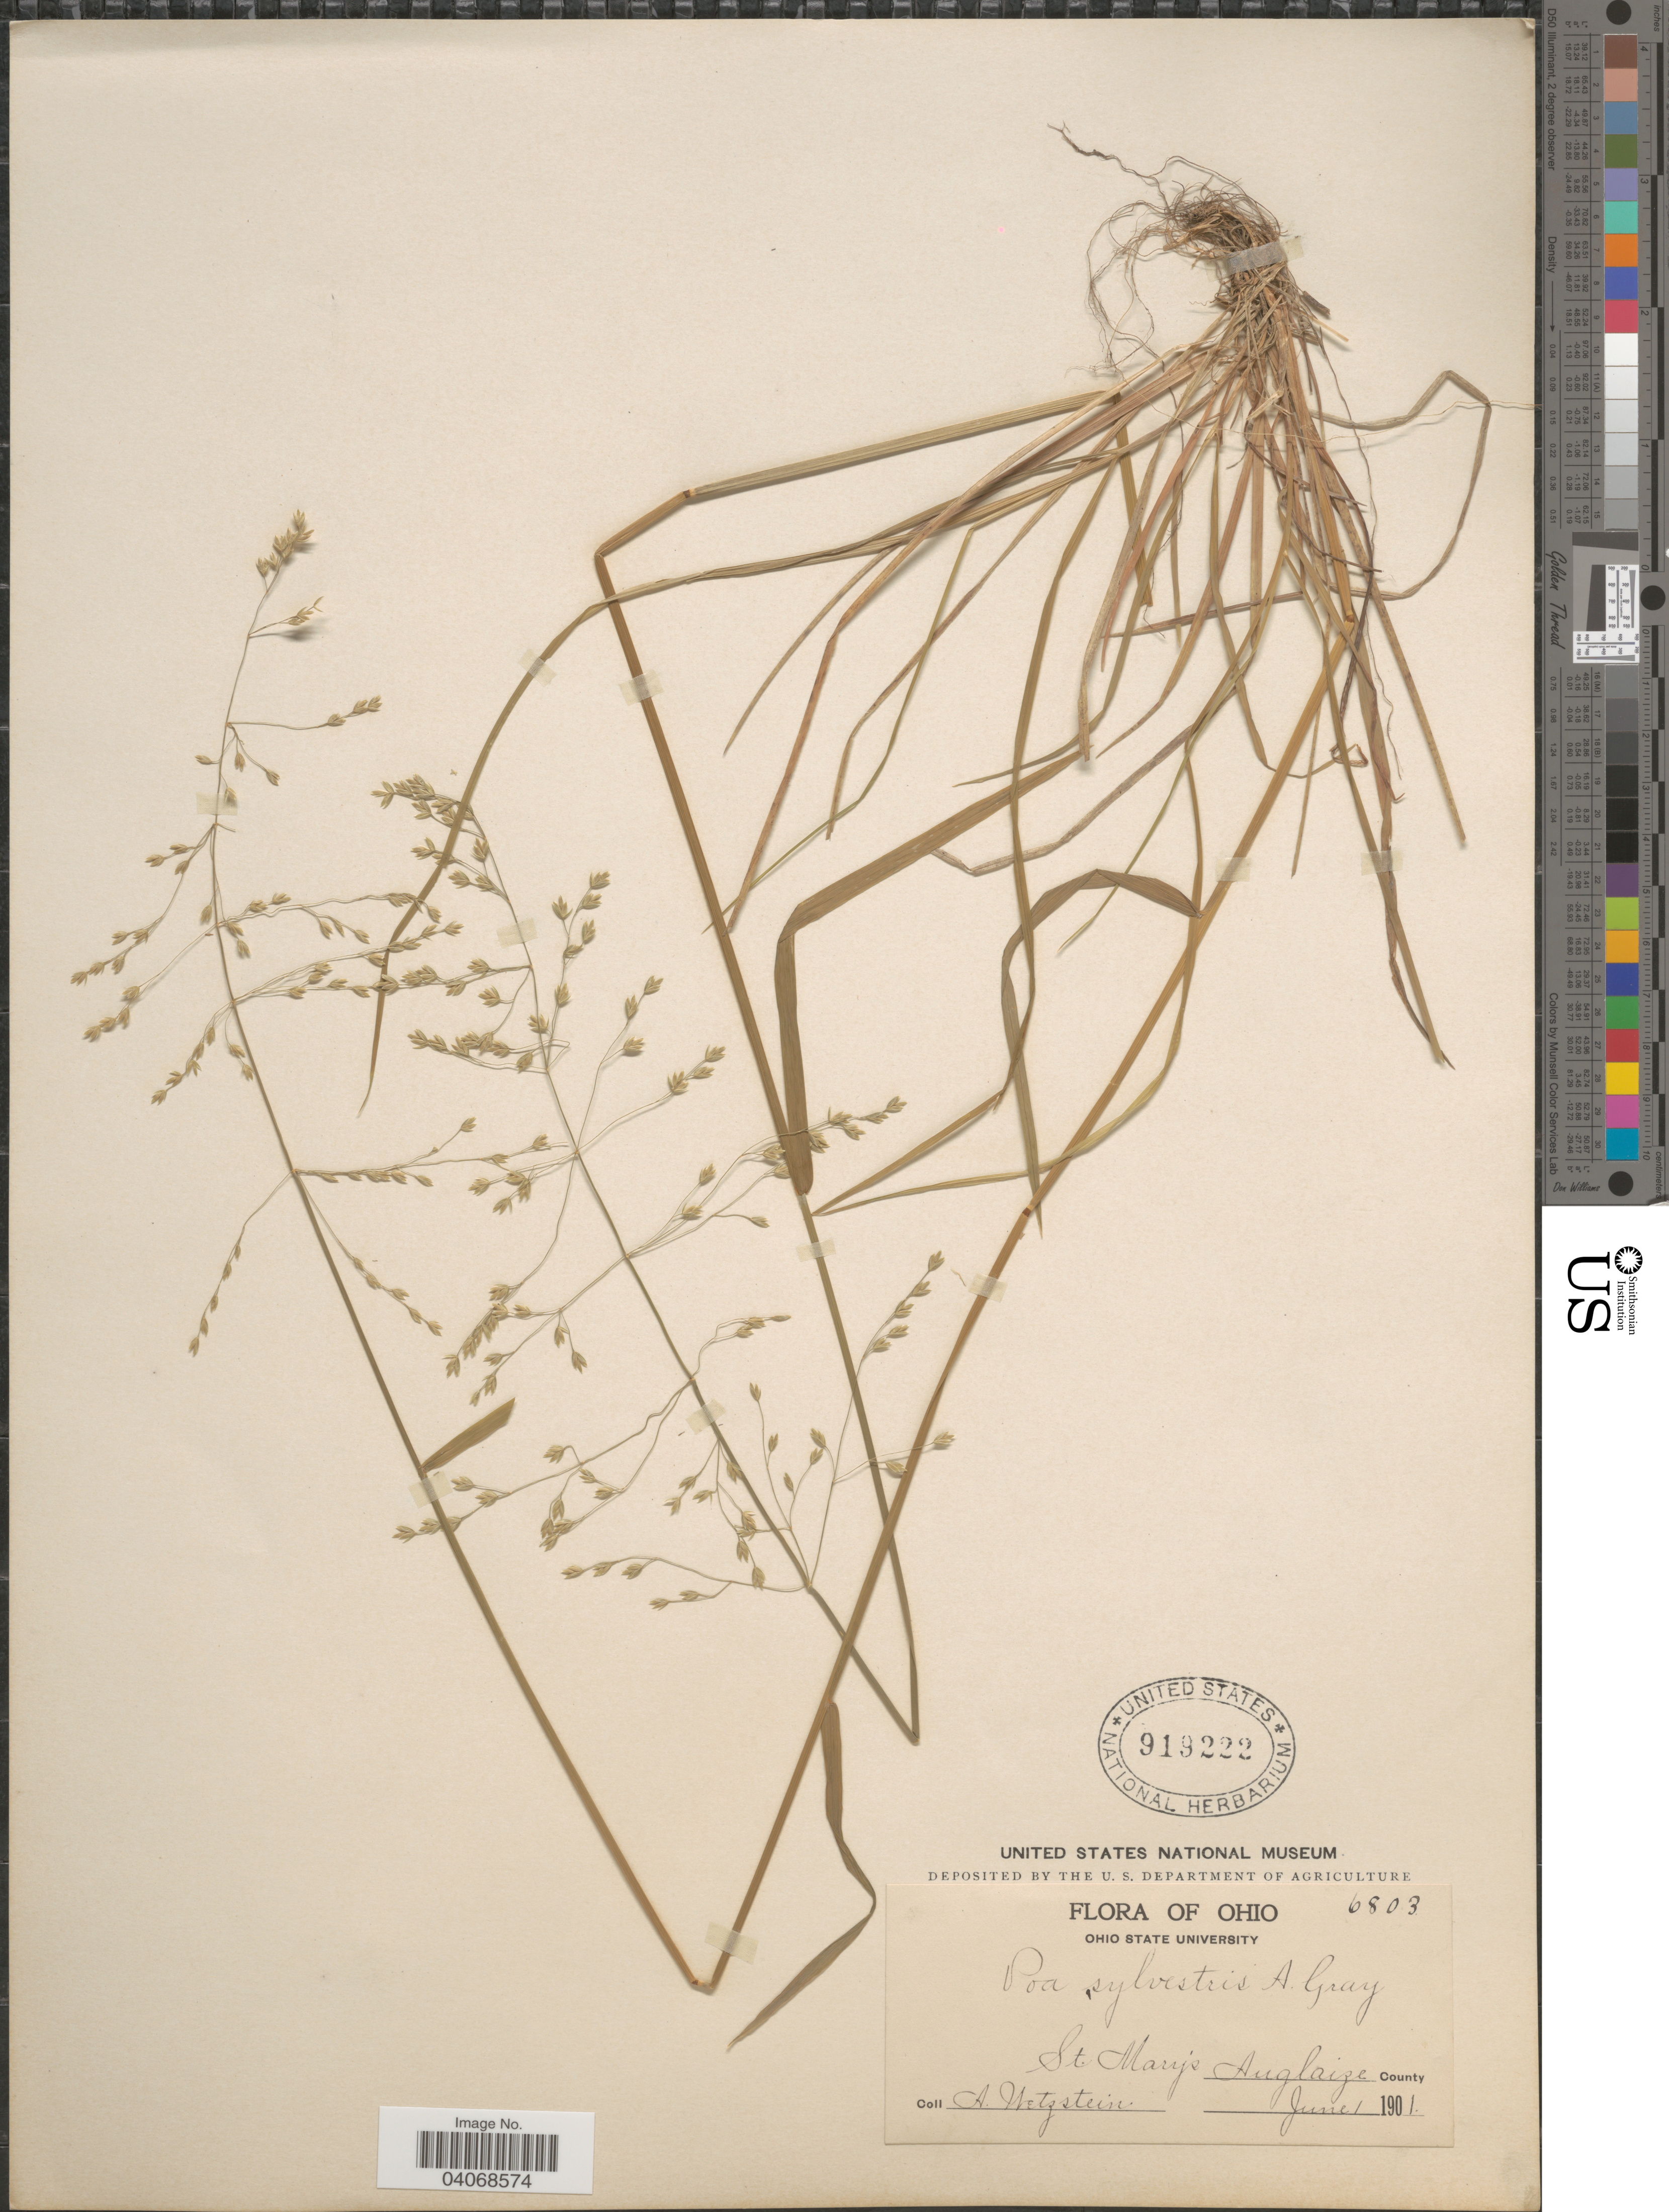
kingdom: Plantae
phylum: Tracheophyta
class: Liliopsida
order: Poales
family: Poaceae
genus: Poa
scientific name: Poa sylvestris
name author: A. Gray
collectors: A. Wetzstein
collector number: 6803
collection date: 1901-06-01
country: United States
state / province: Ohio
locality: St. Mary's. Auglaize County.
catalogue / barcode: US 919222